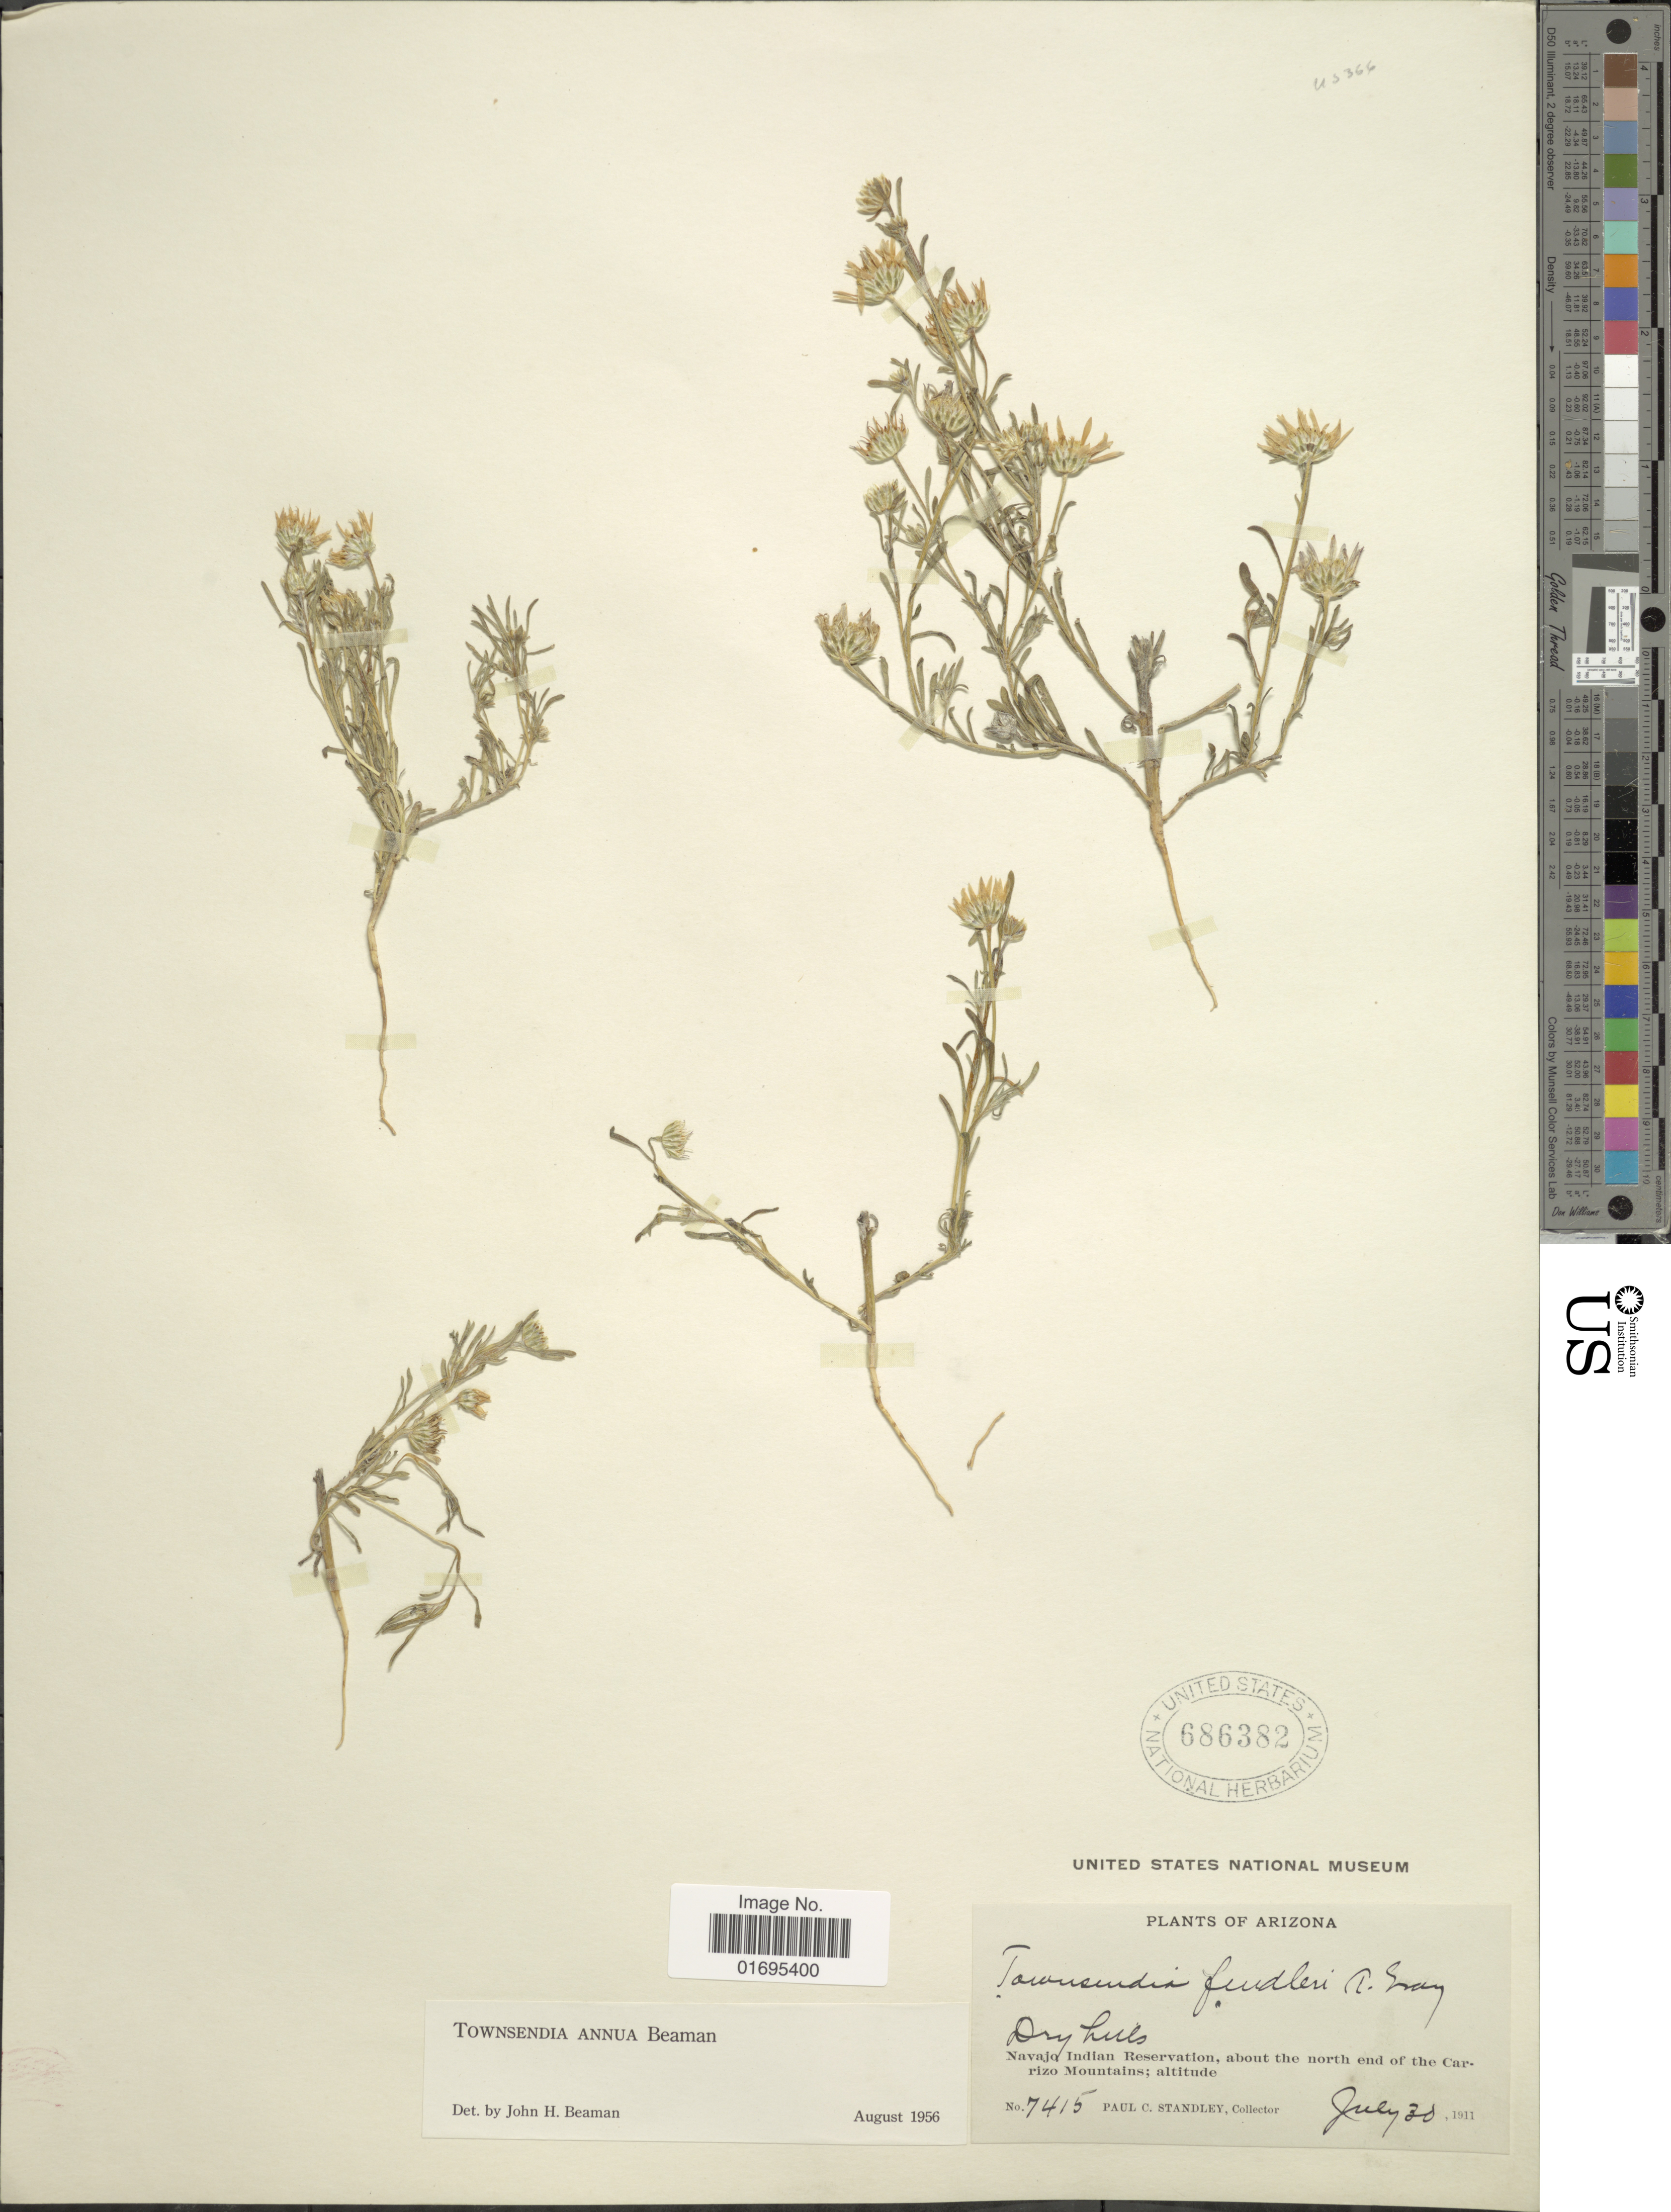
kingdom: Plantae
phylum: Tracheophyta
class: Magnoliopsida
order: Asterales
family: Asteraceae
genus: Townsendia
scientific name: Townsendia annua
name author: Beaman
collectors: P. C. Standley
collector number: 7415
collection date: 1911-07-30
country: United States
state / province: Arizona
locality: Dry hills, Navajo Indian Reservation, about the north end of the Carrizo Mountains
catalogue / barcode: US 686382